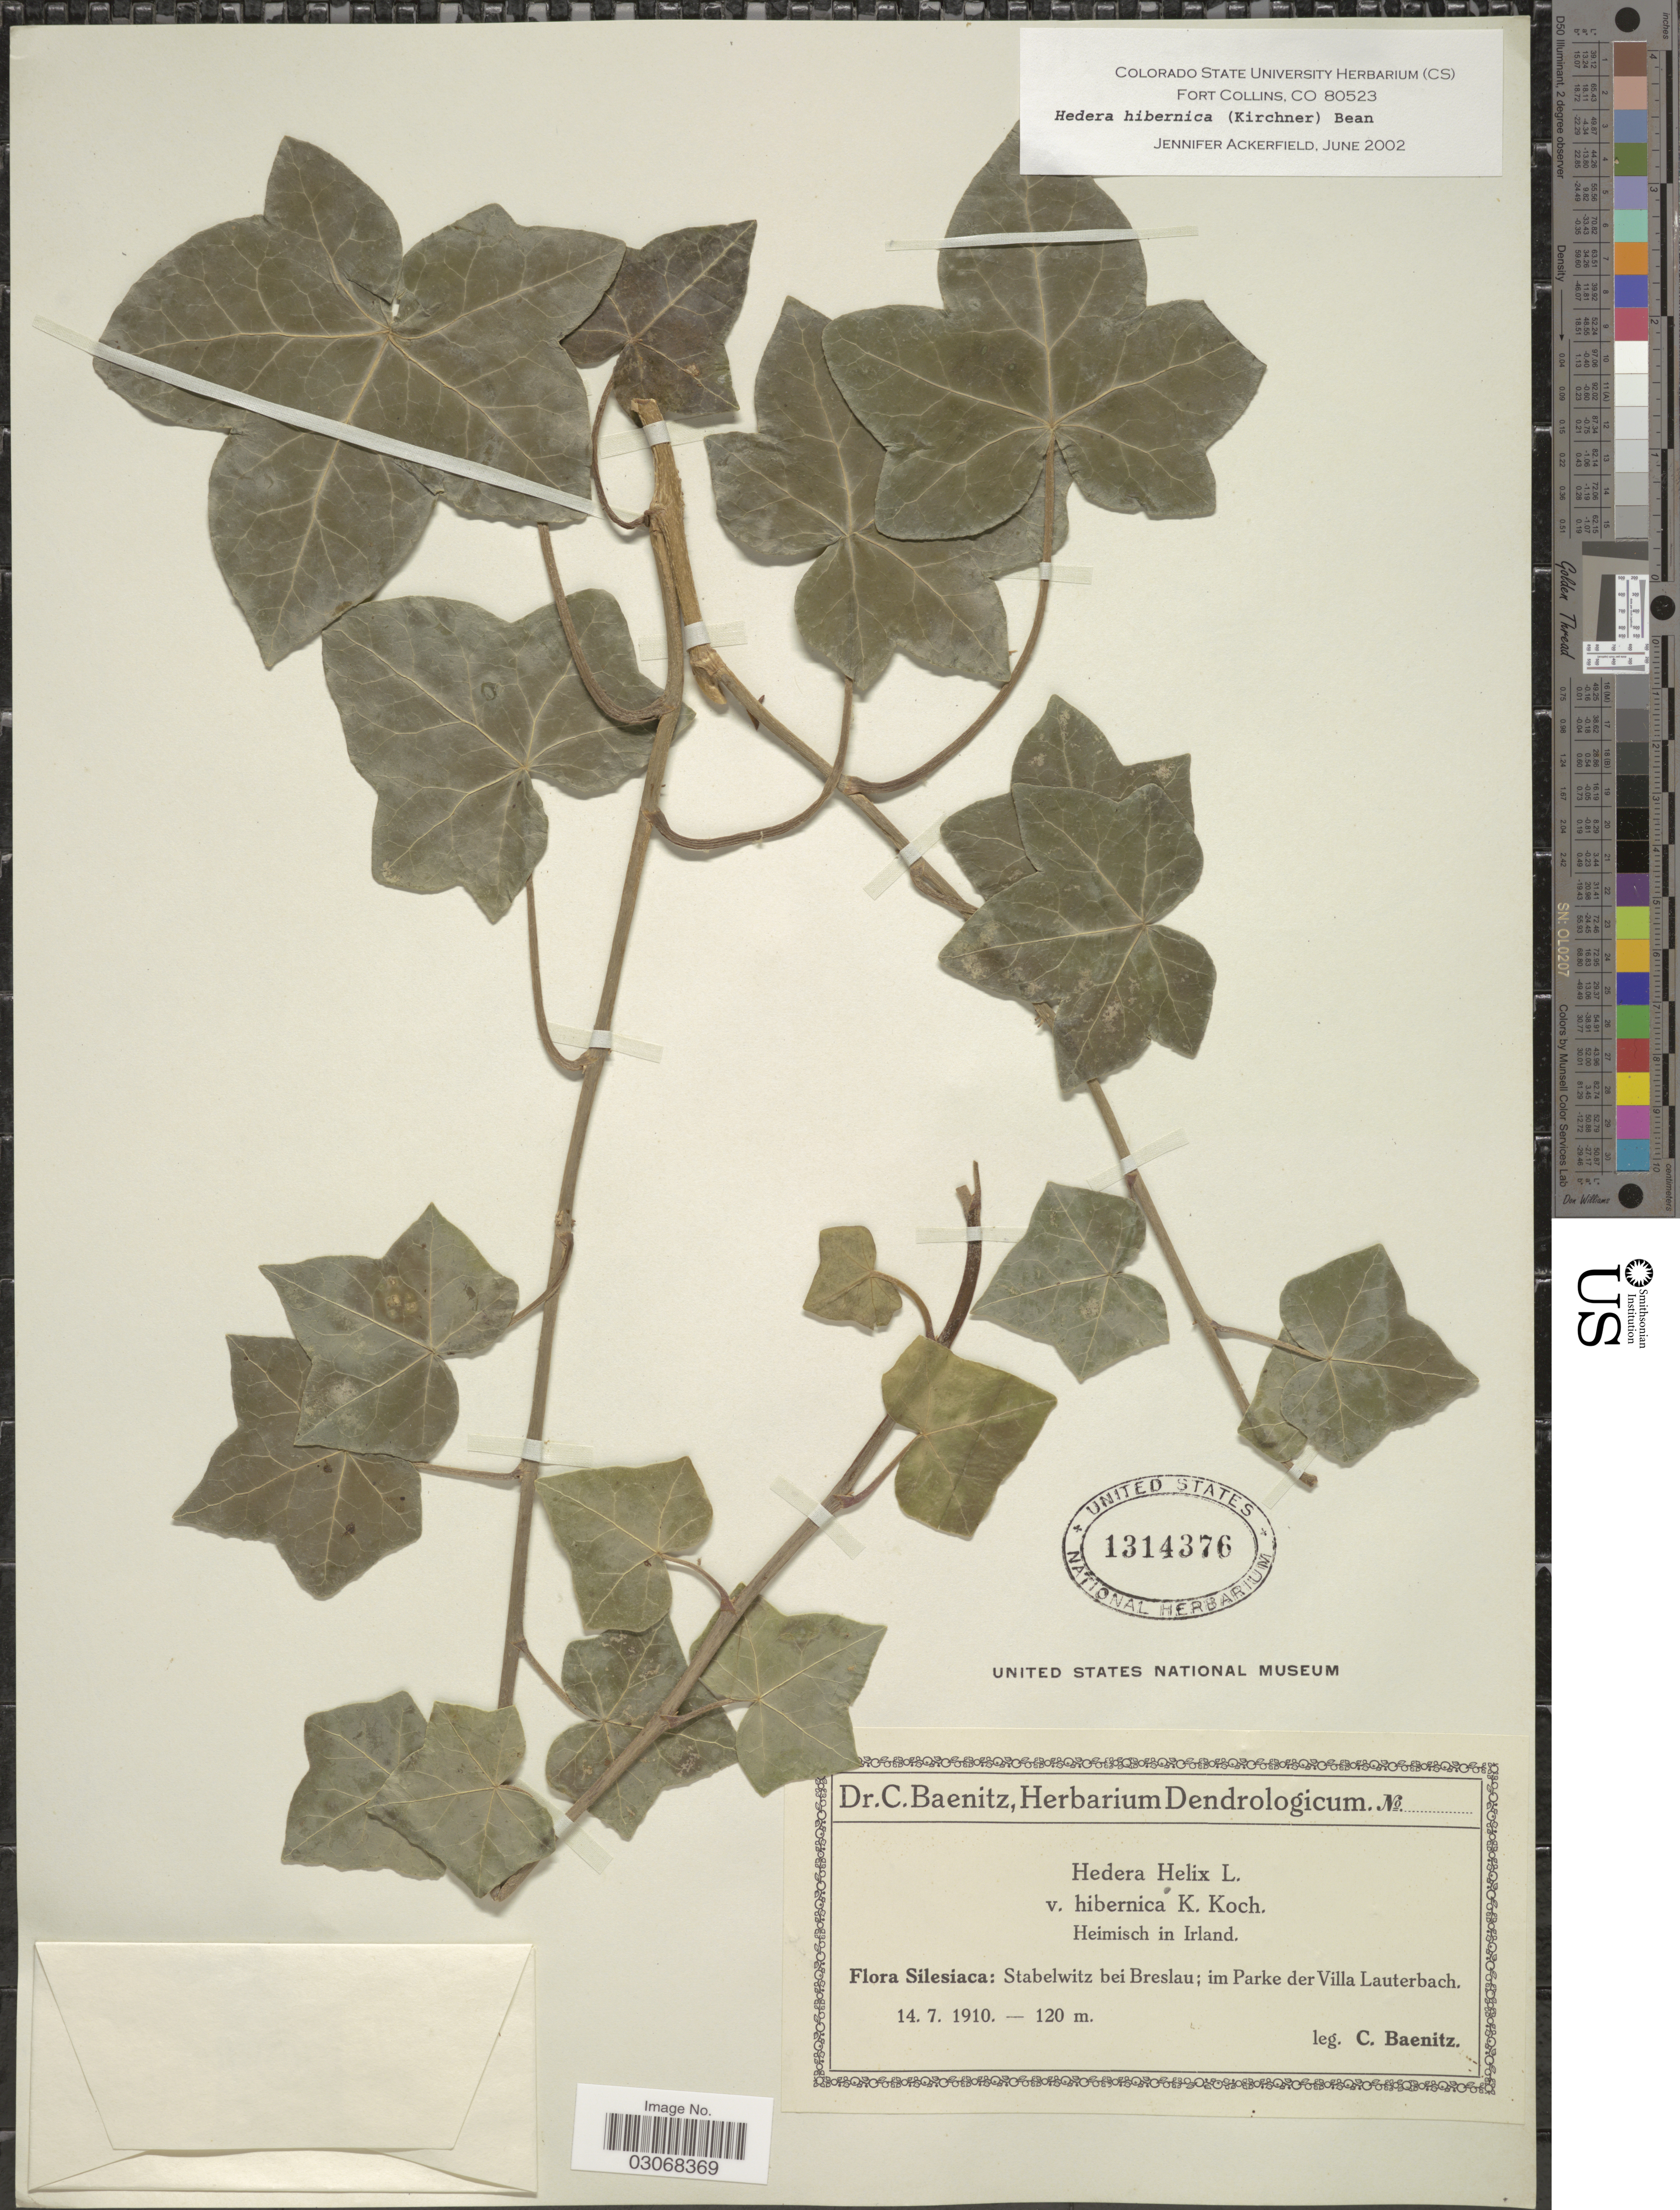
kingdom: Plantae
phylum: Tracheophyta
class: Magnoliopsida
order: Apiales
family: Araliaceae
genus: Hedera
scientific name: Hedera hibernica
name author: (G. Kirchn.) Bean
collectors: C. G. Baenitz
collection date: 1910-07-14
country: Poland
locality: Silesiaca: Stabelwitz bei Breslau; im Parke der Villa Lauterbach.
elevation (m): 120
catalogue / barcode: US 1314376